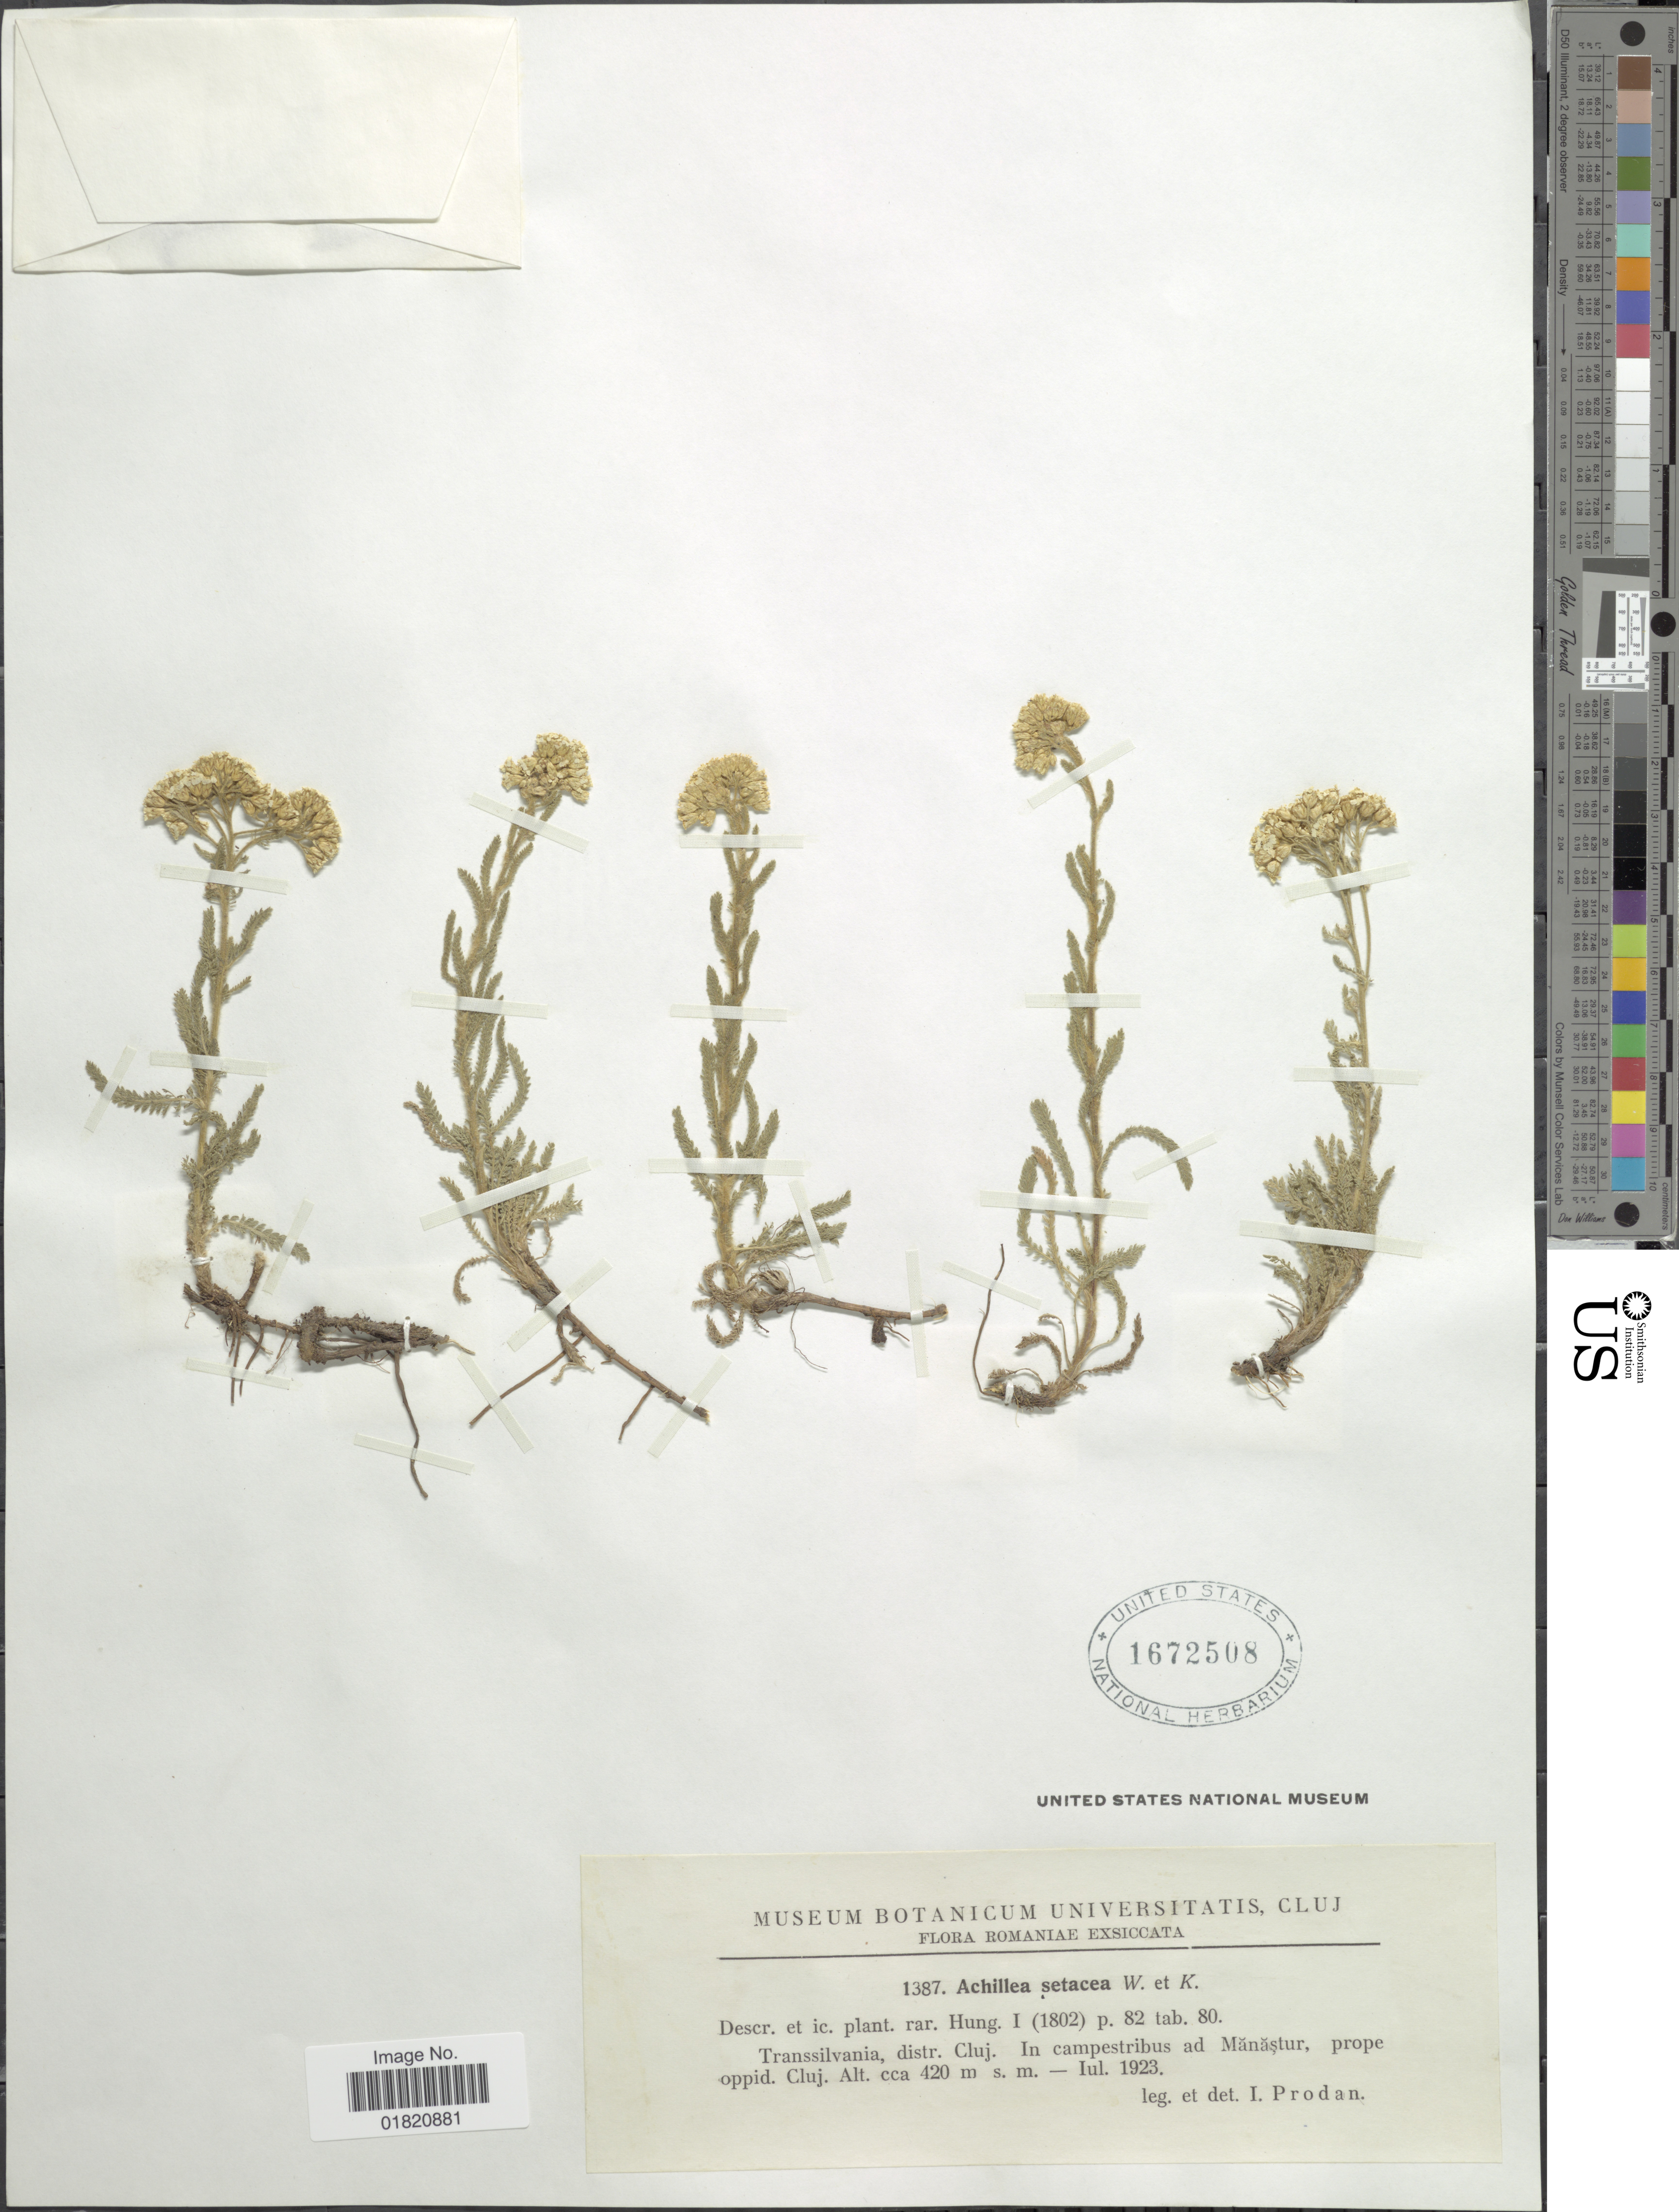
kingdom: Plantae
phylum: Tracheophyta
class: Magnoliopsida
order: Asterales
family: Asteraceae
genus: Achillea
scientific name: Achillea setacea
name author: Waldst. & Kit.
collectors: J. Prodan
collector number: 1387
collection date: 1923-07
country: Romania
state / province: Cluj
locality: Transsilvania. In campestribus ad Manastur, prope oppid. Cluj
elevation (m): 420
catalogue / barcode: US 1672508